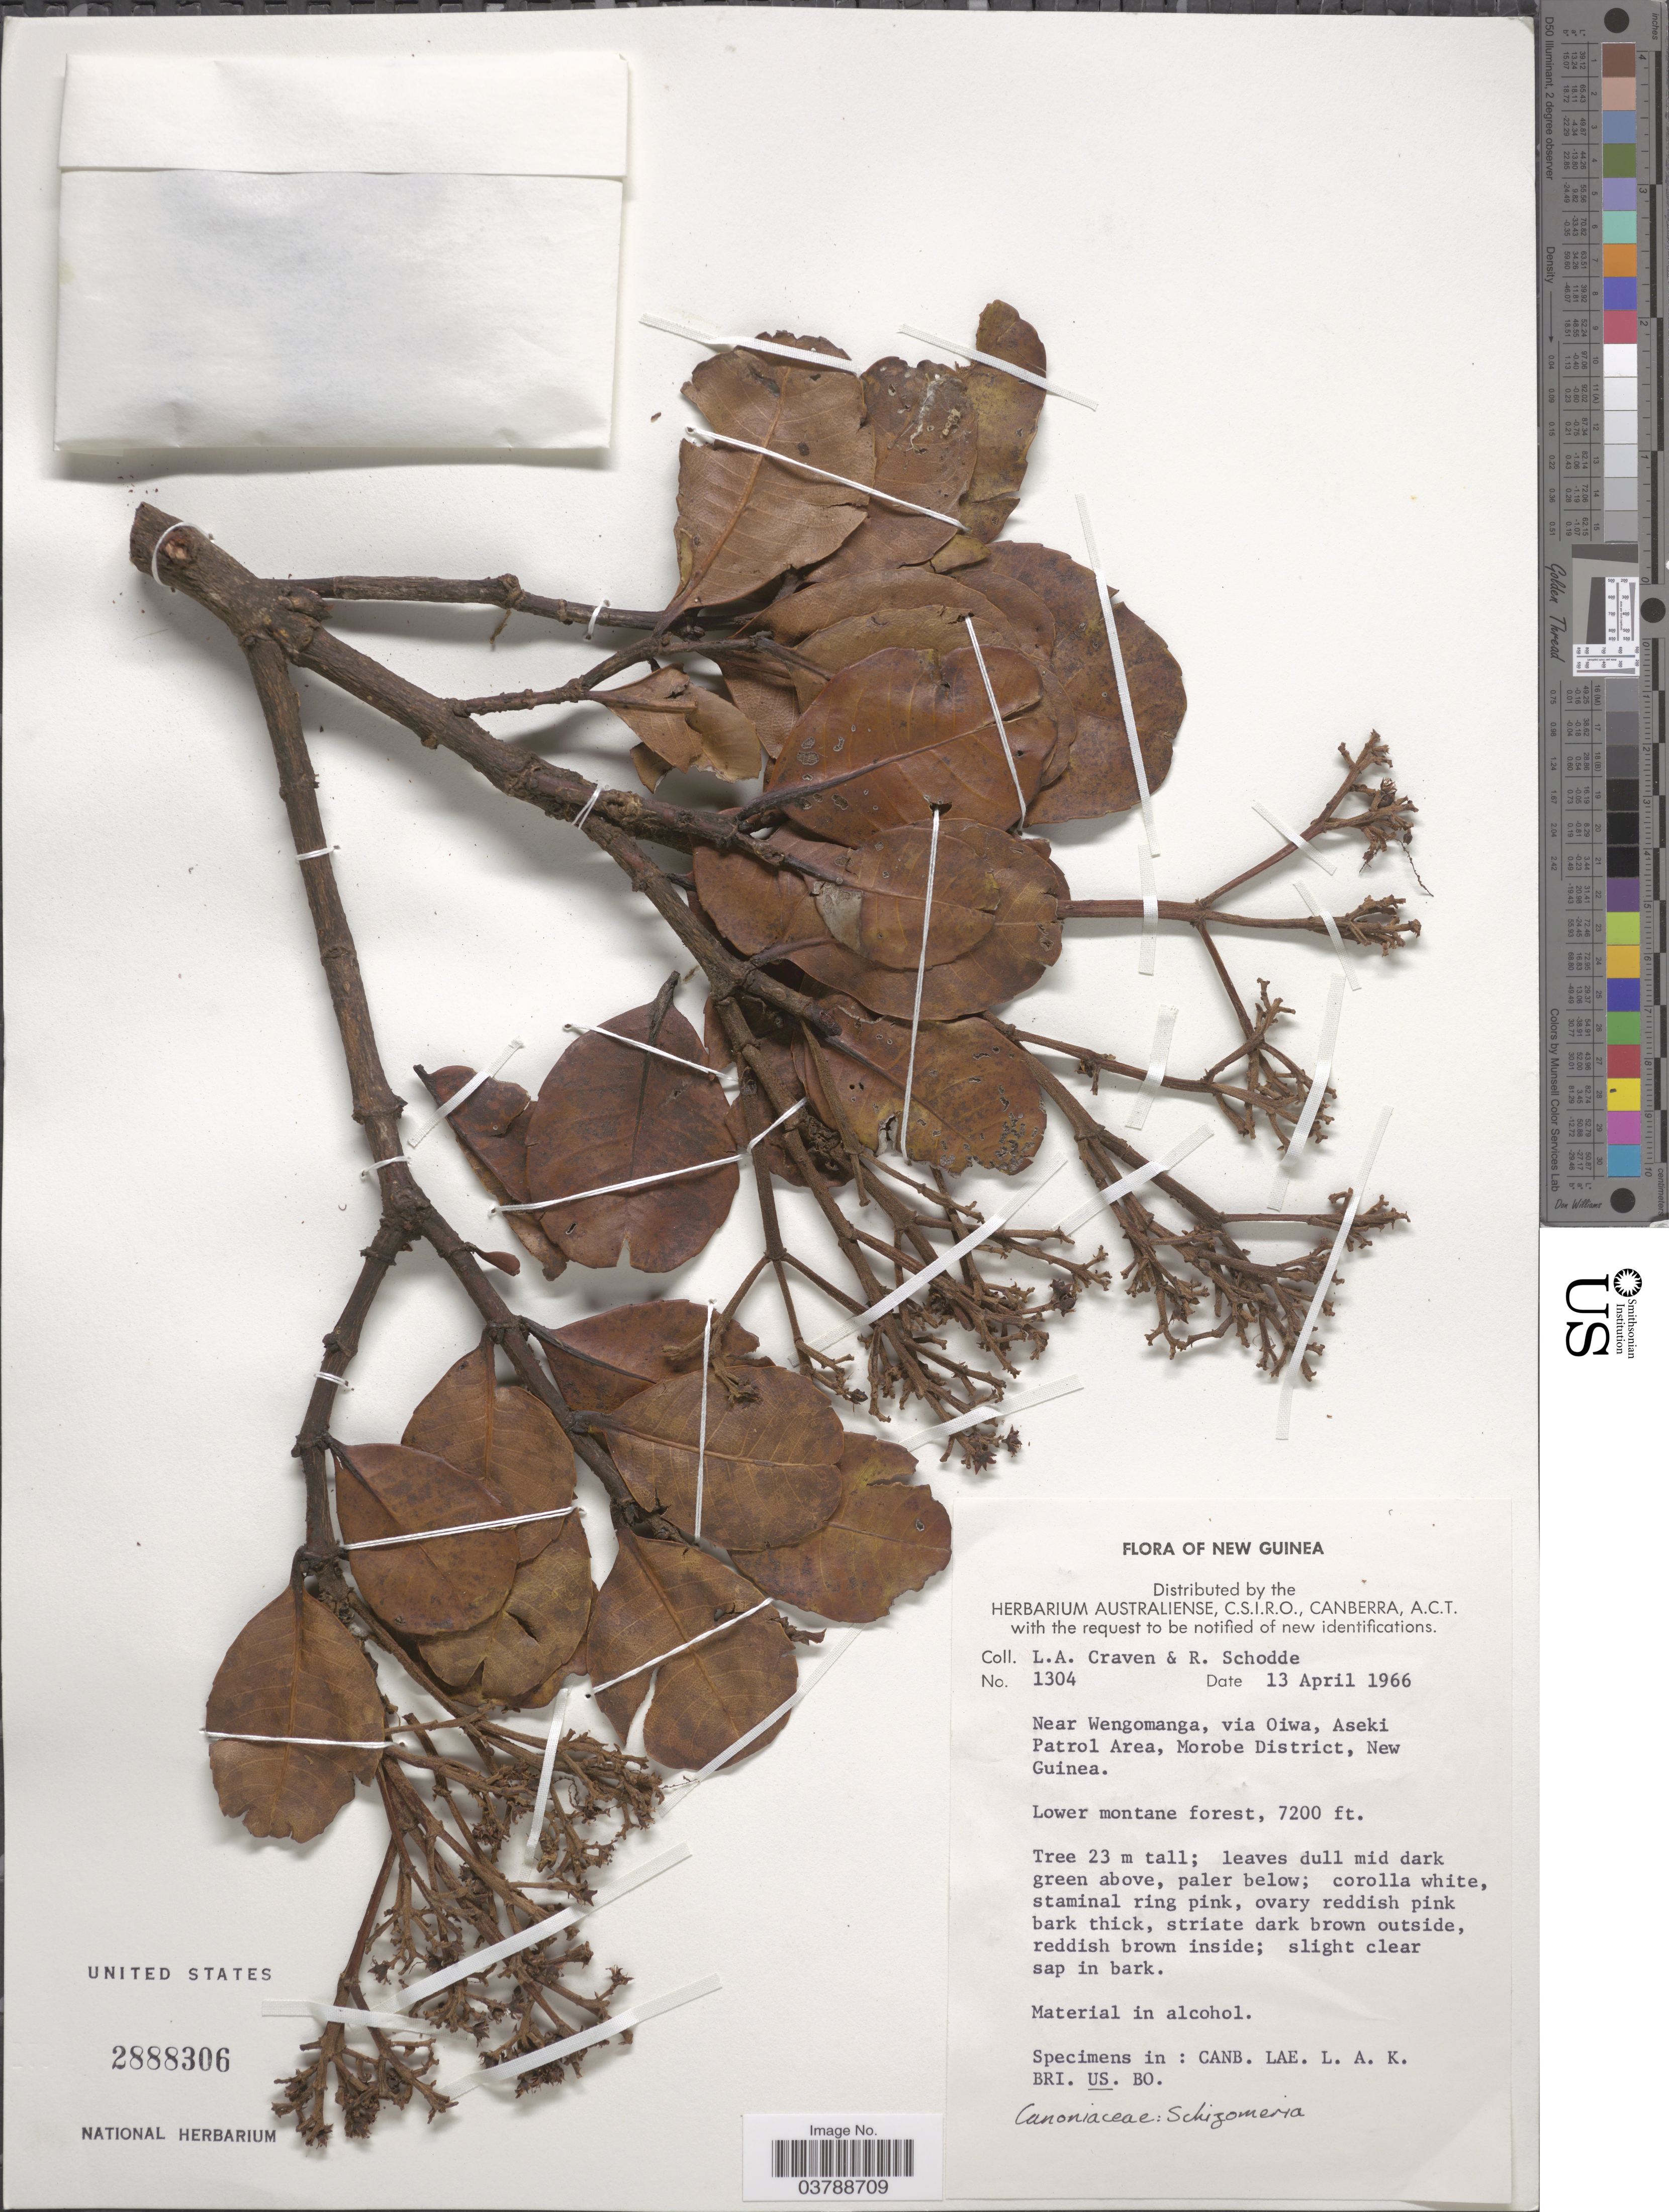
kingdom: Plantae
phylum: Tracheophyta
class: Magnoliopsida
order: Oxalidales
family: Cunoniaceae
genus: Schizomeria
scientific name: Schizomeria sp.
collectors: L. A. Craven & R. Schodde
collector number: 1304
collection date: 1966-04-13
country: Papua New Guinea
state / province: Morobe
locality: New Guinea. Near Wengomanga, via Oiwa, Aseki Patrol Area, Morobe District.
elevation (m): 2195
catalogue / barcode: US 2888306